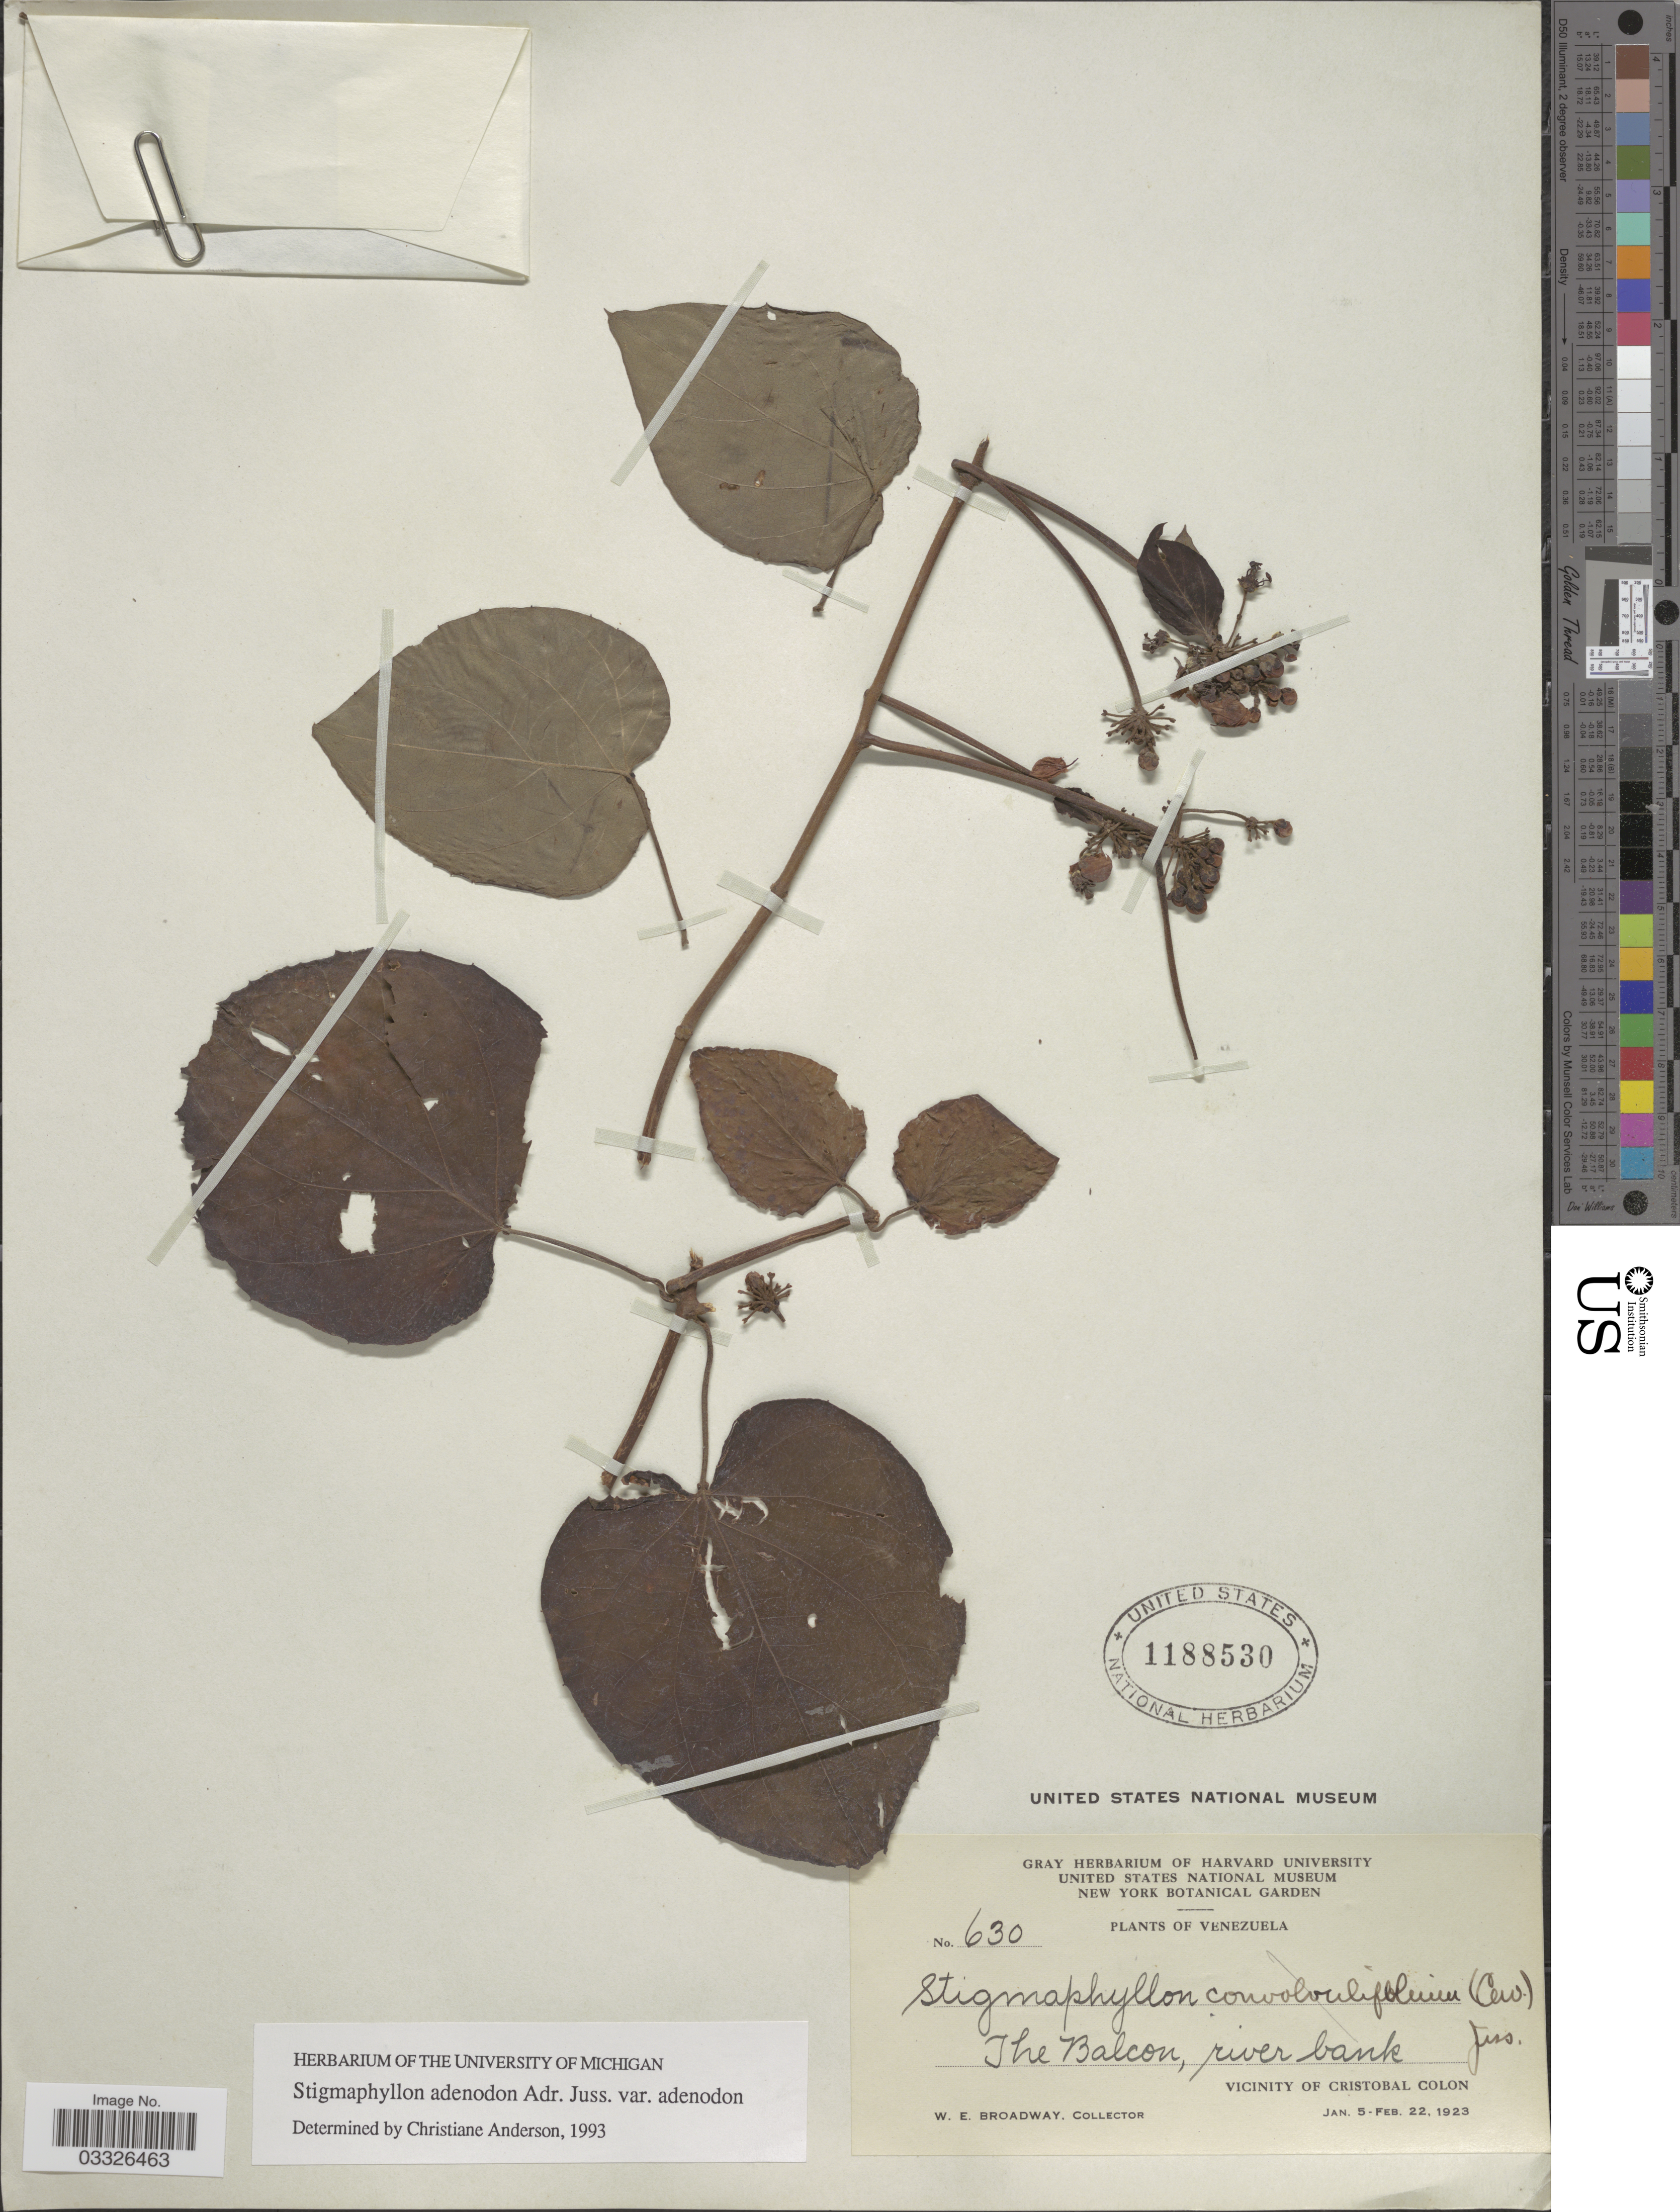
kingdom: Plantae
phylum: Tracheophyta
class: Magnoliopsida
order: Malpighiales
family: Malpighiaceae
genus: Stigmaphyllon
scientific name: Stigmaphyllon adenodon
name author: A. Juss.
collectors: W. E. Broadway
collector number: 630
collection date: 1923-01-05/1923-02-22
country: Venezuela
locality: The Balcon, river bank.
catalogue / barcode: US 1188530